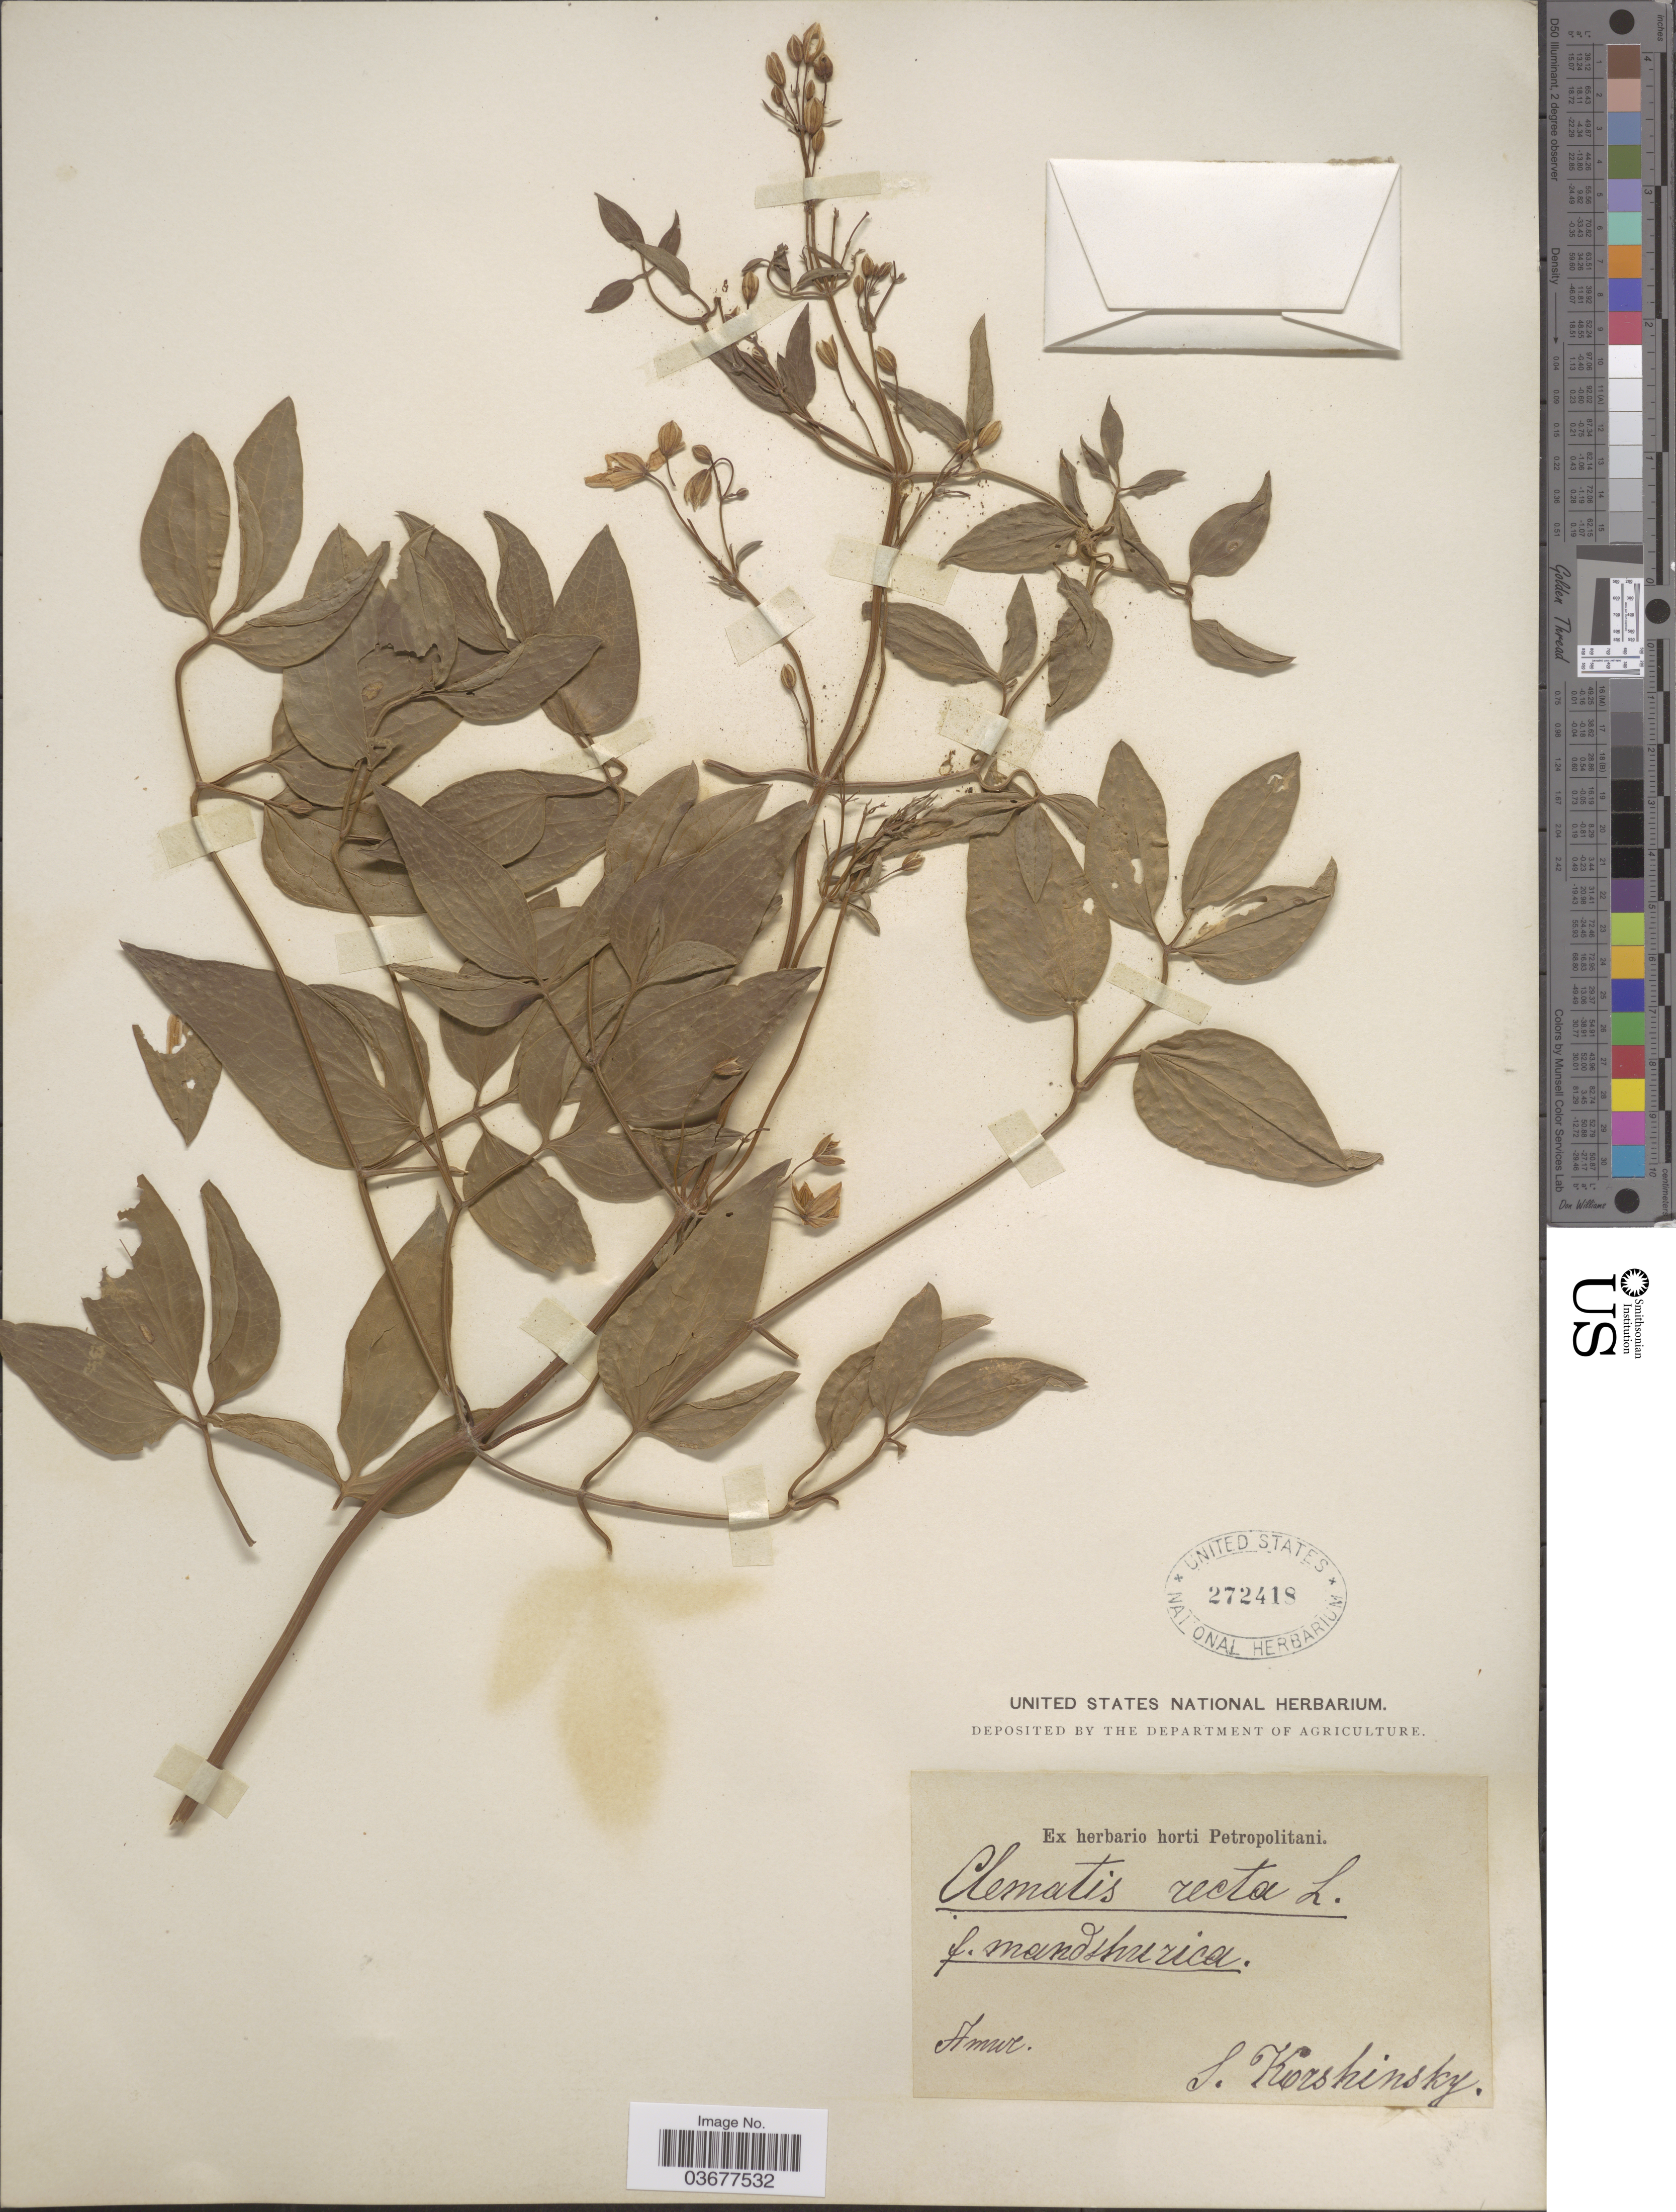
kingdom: Plantae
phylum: Tracheophyta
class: Magnoliopsida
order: Ranunculales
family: Ranunculaceae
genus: Clematis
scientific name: Clematis recta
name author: L.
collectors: S. I. Korshinsky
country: Russian Federation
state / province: Amur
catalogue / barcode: US 272418